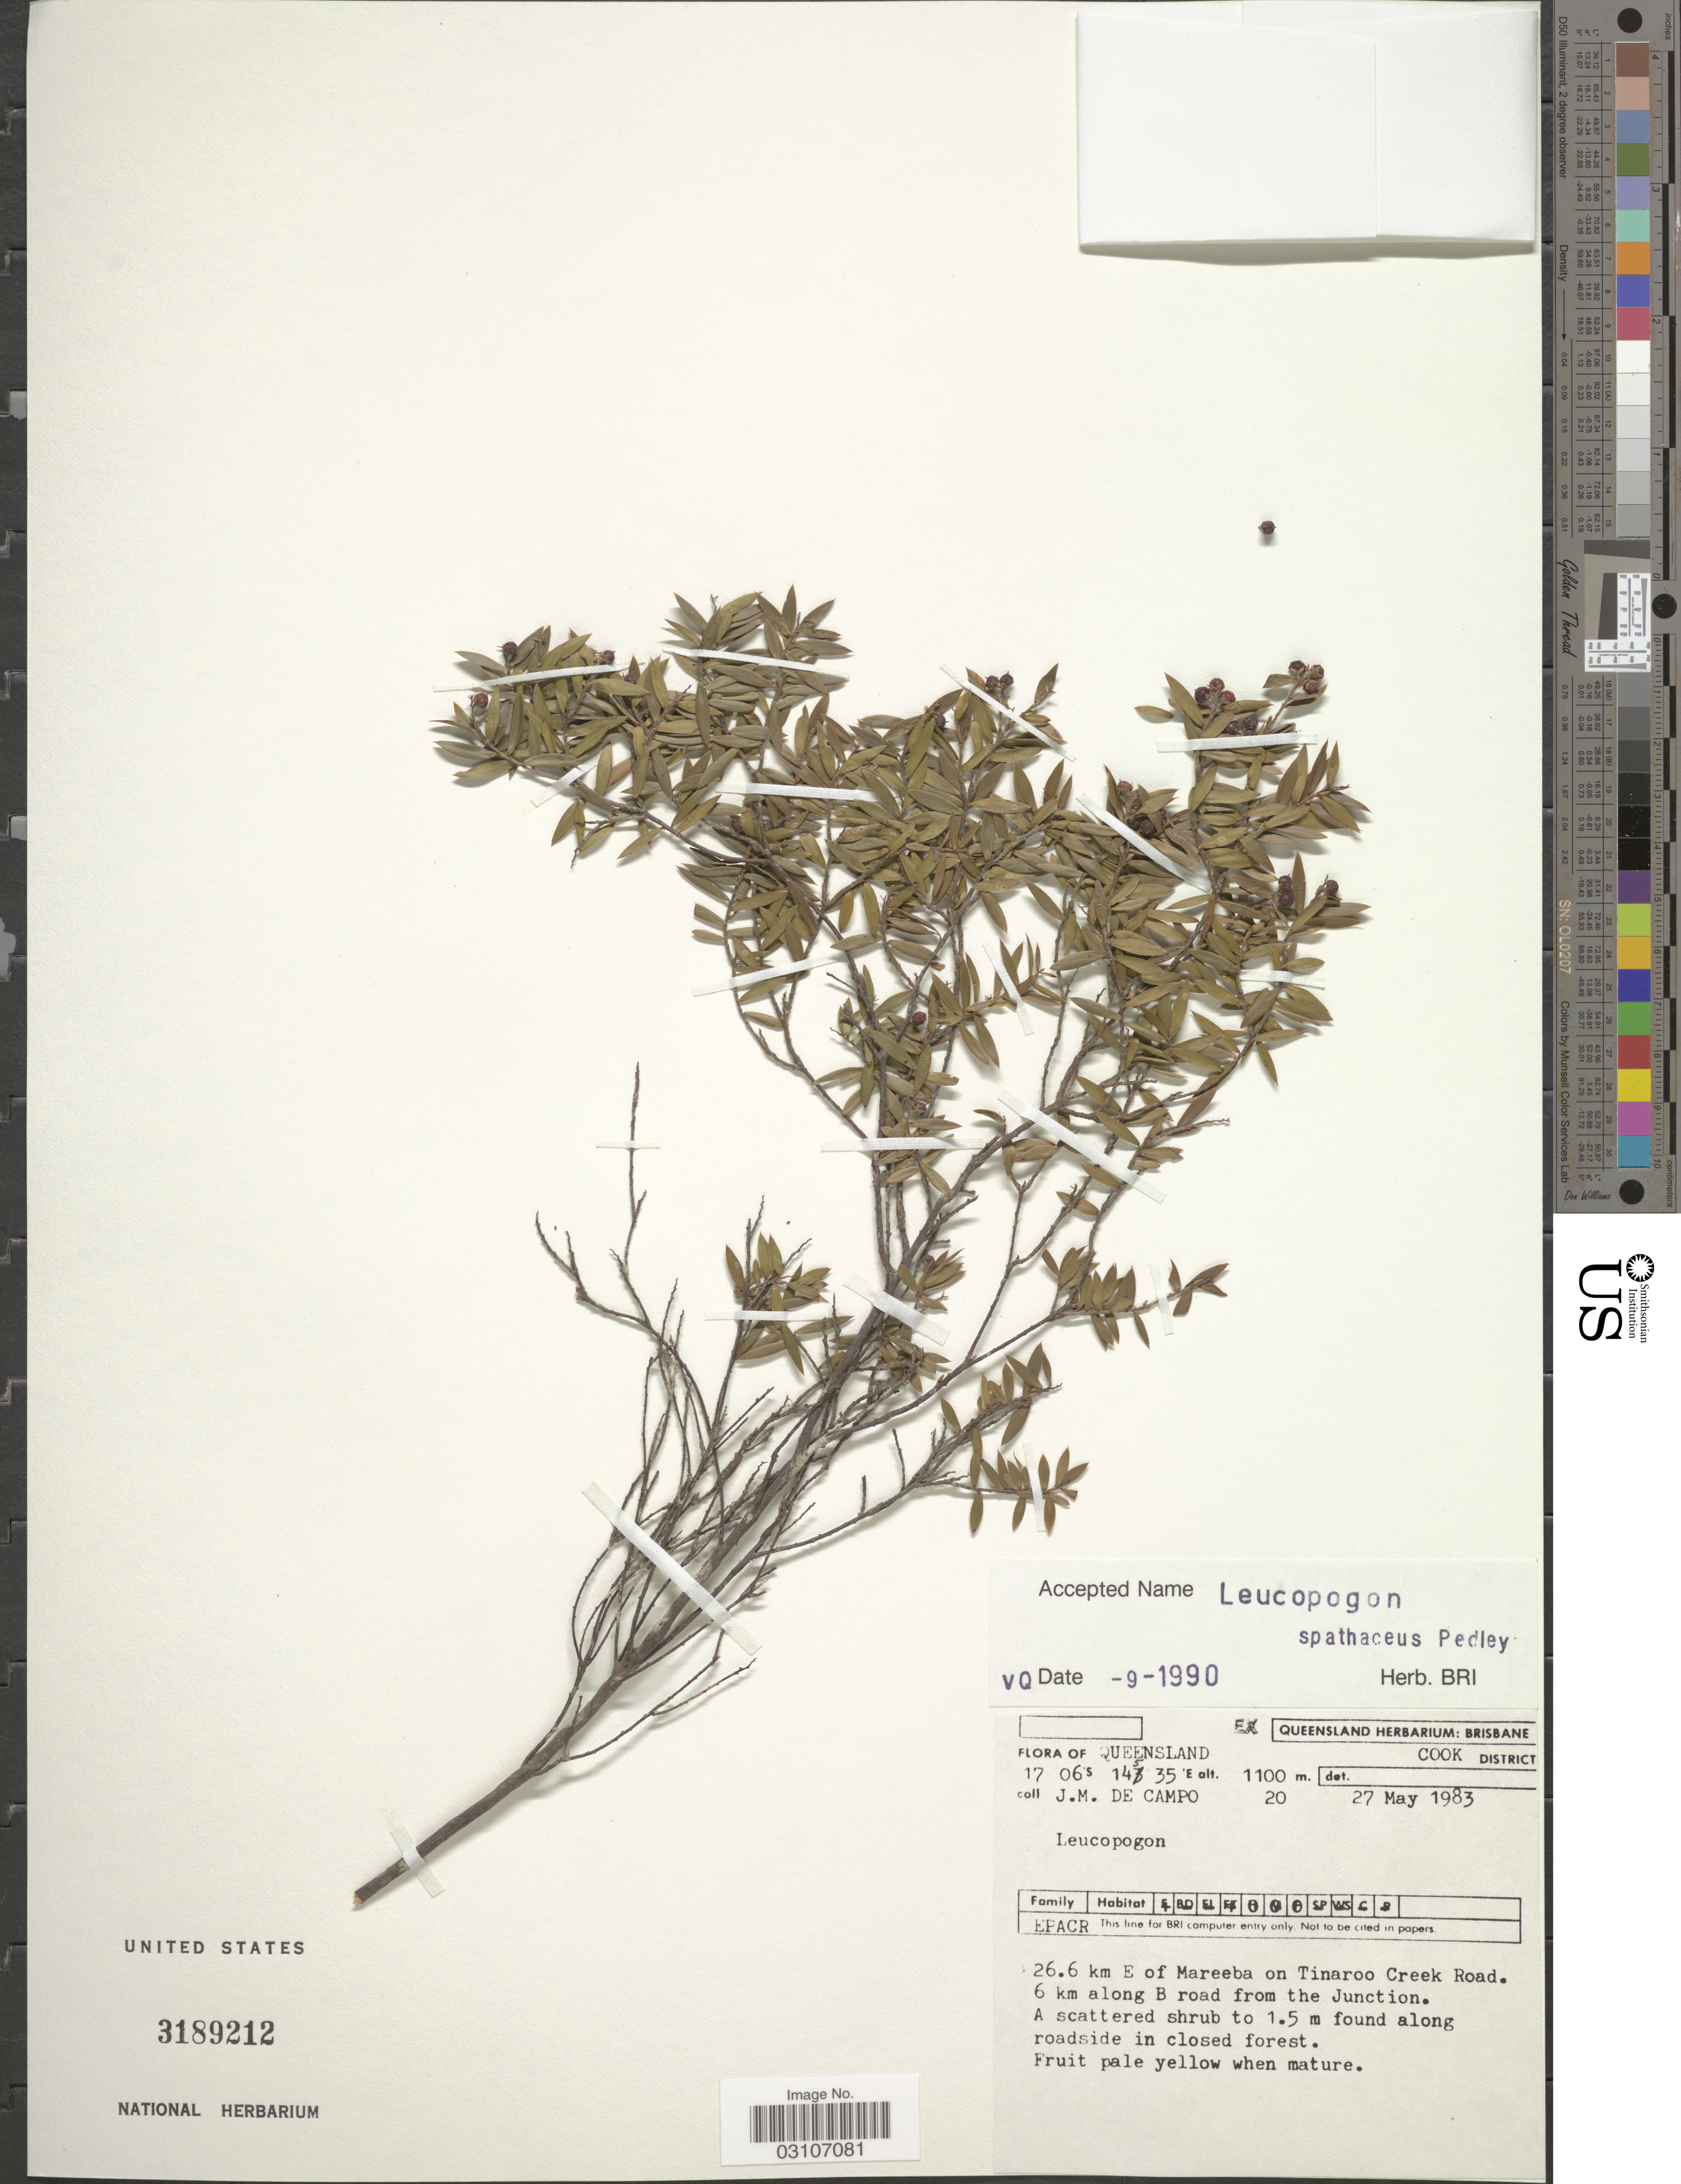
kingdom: Plantae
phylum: Tracheophyta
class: Magnoliopsida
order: Ericales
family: Ericaceae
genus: Leucopogon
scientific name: Leucopogon spathaceus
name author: Pedley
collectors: J. Campo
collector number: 20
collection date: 1983-05-27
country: Australia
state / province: Queensland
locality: Cook district. 26.6 km E of Mareeba on Tinaroo Creek Road. 6 km along B road from the Junction.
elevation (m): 1100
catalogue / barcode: US 3189212